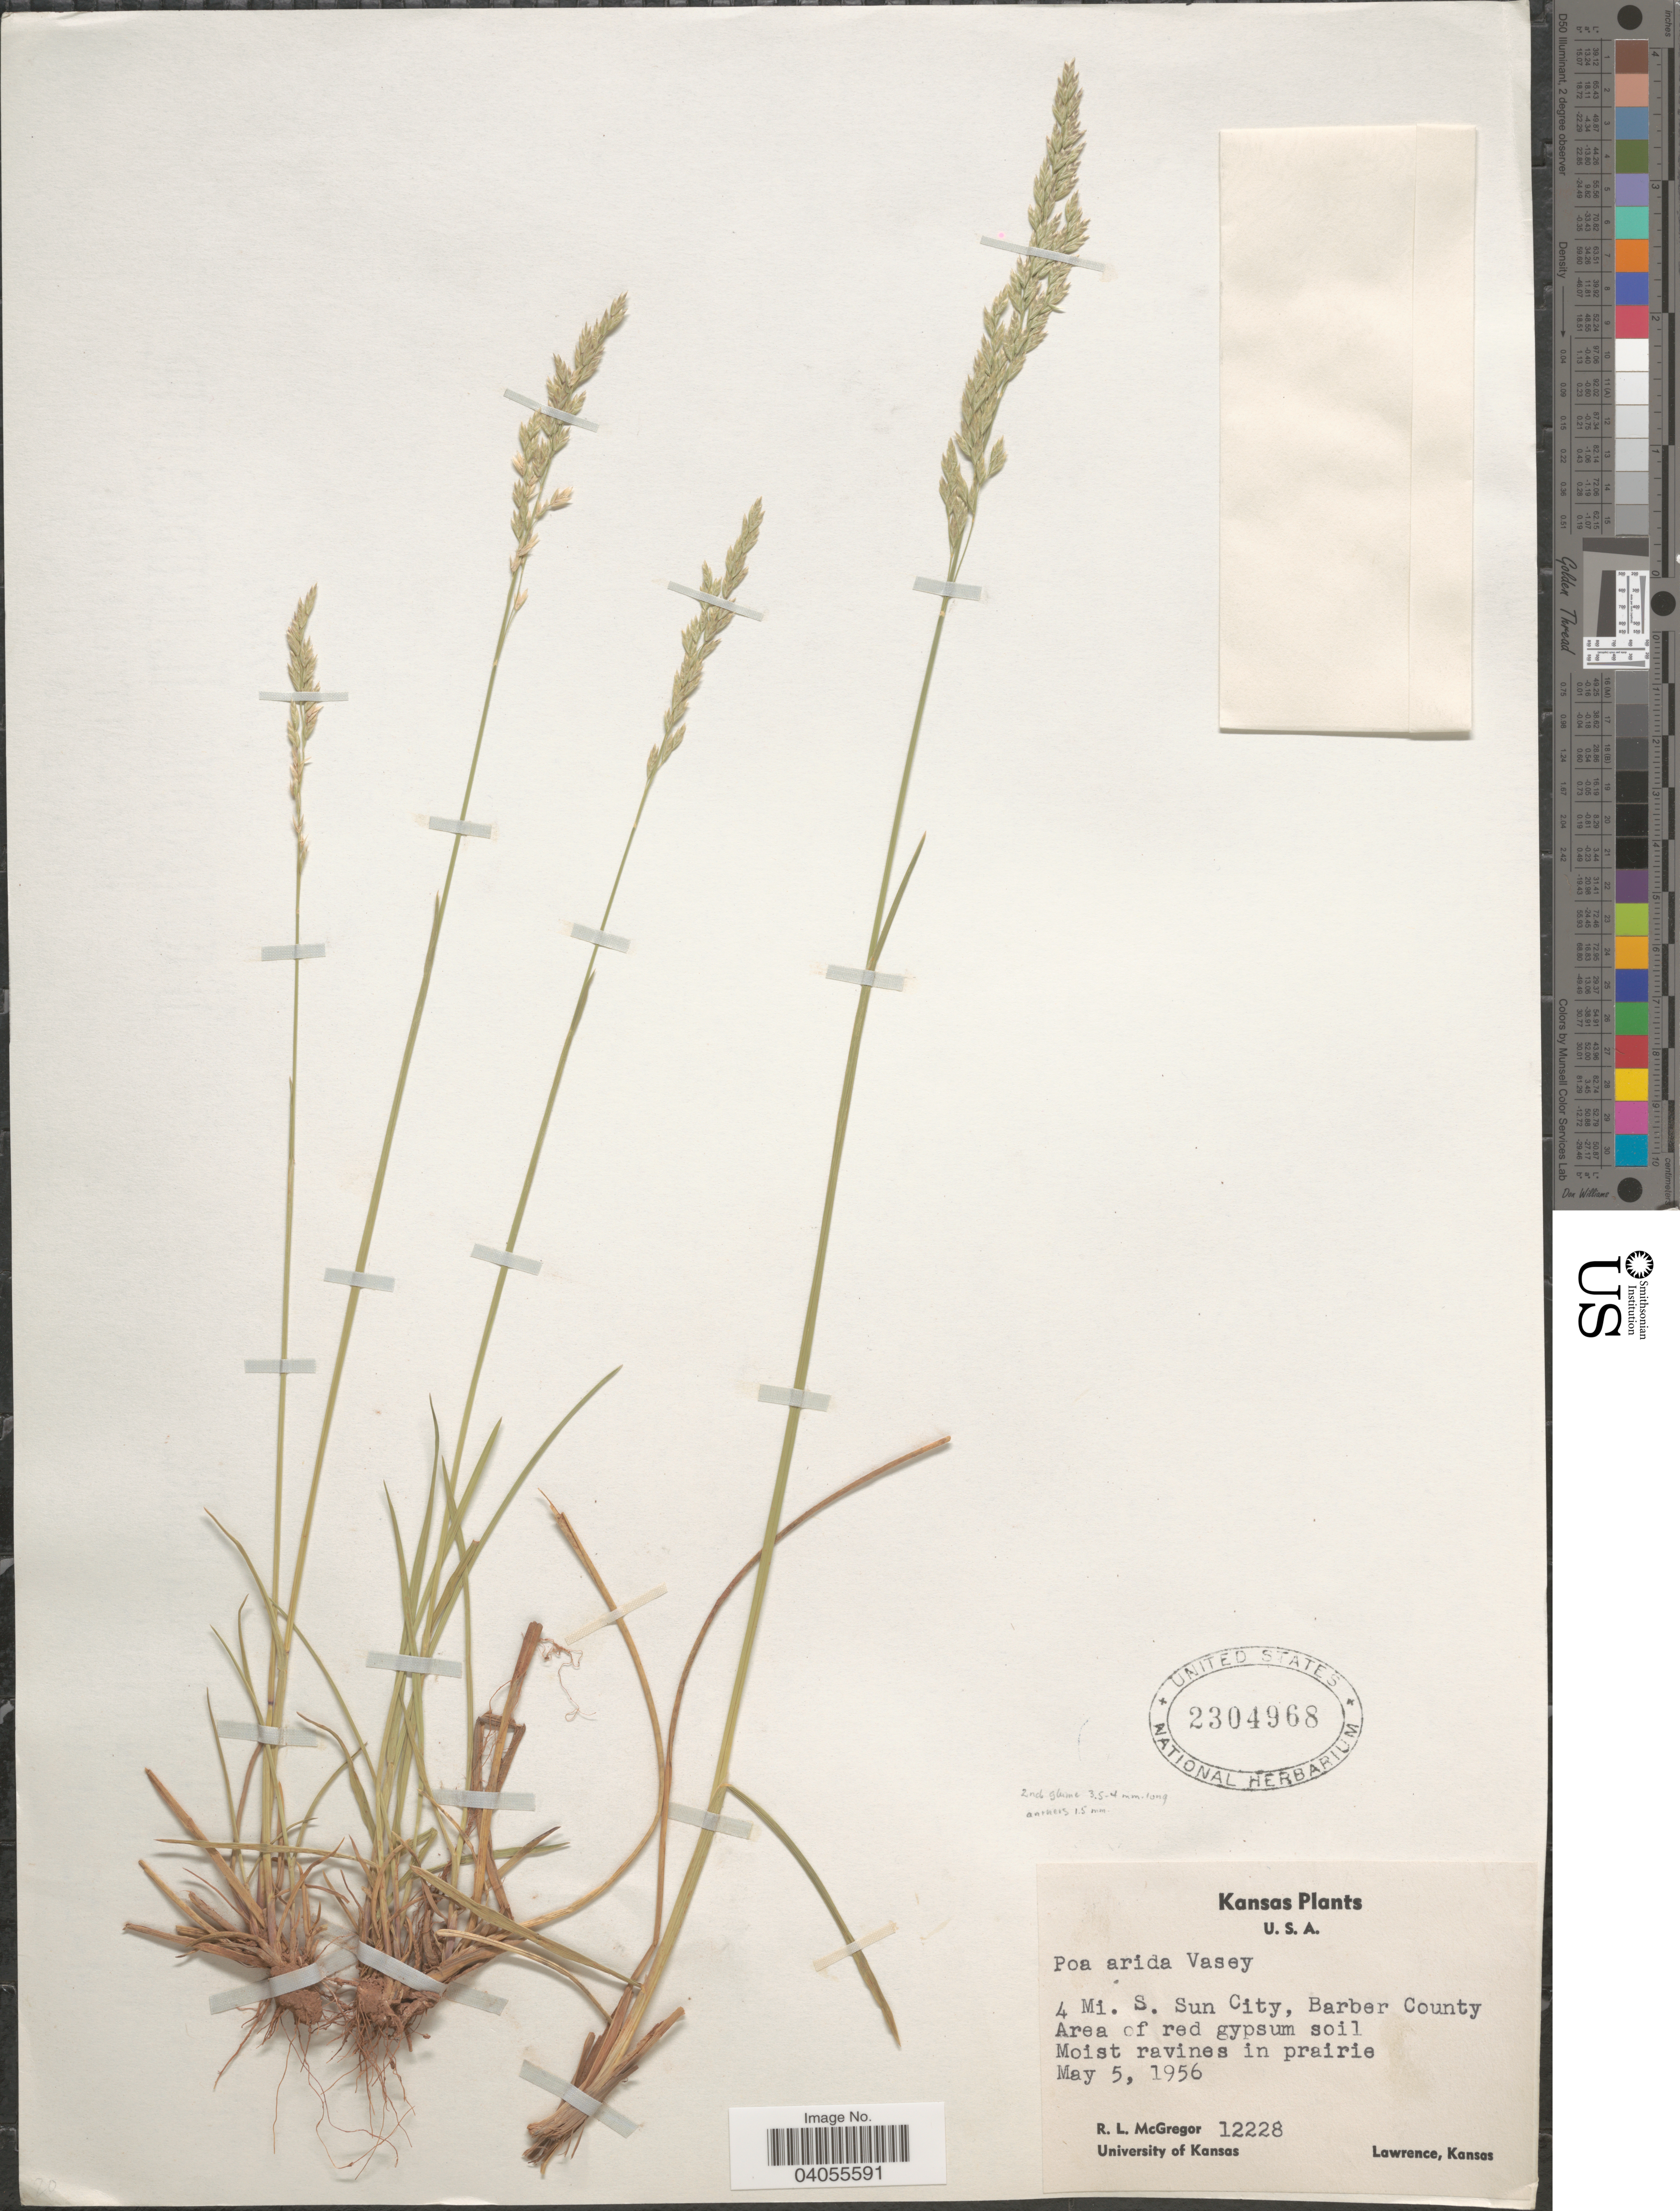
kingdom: Plantae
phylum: Tracheophyta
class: Liliopsida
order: Poales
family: Poaceae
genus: Poa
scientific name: Poa arida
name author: Vasey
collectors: R. McGregor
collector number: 12228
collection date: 1956-05-05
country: United States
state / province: Kansas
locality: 4 Mi. S. Sun City, Barber County.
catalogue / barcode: US 2304968